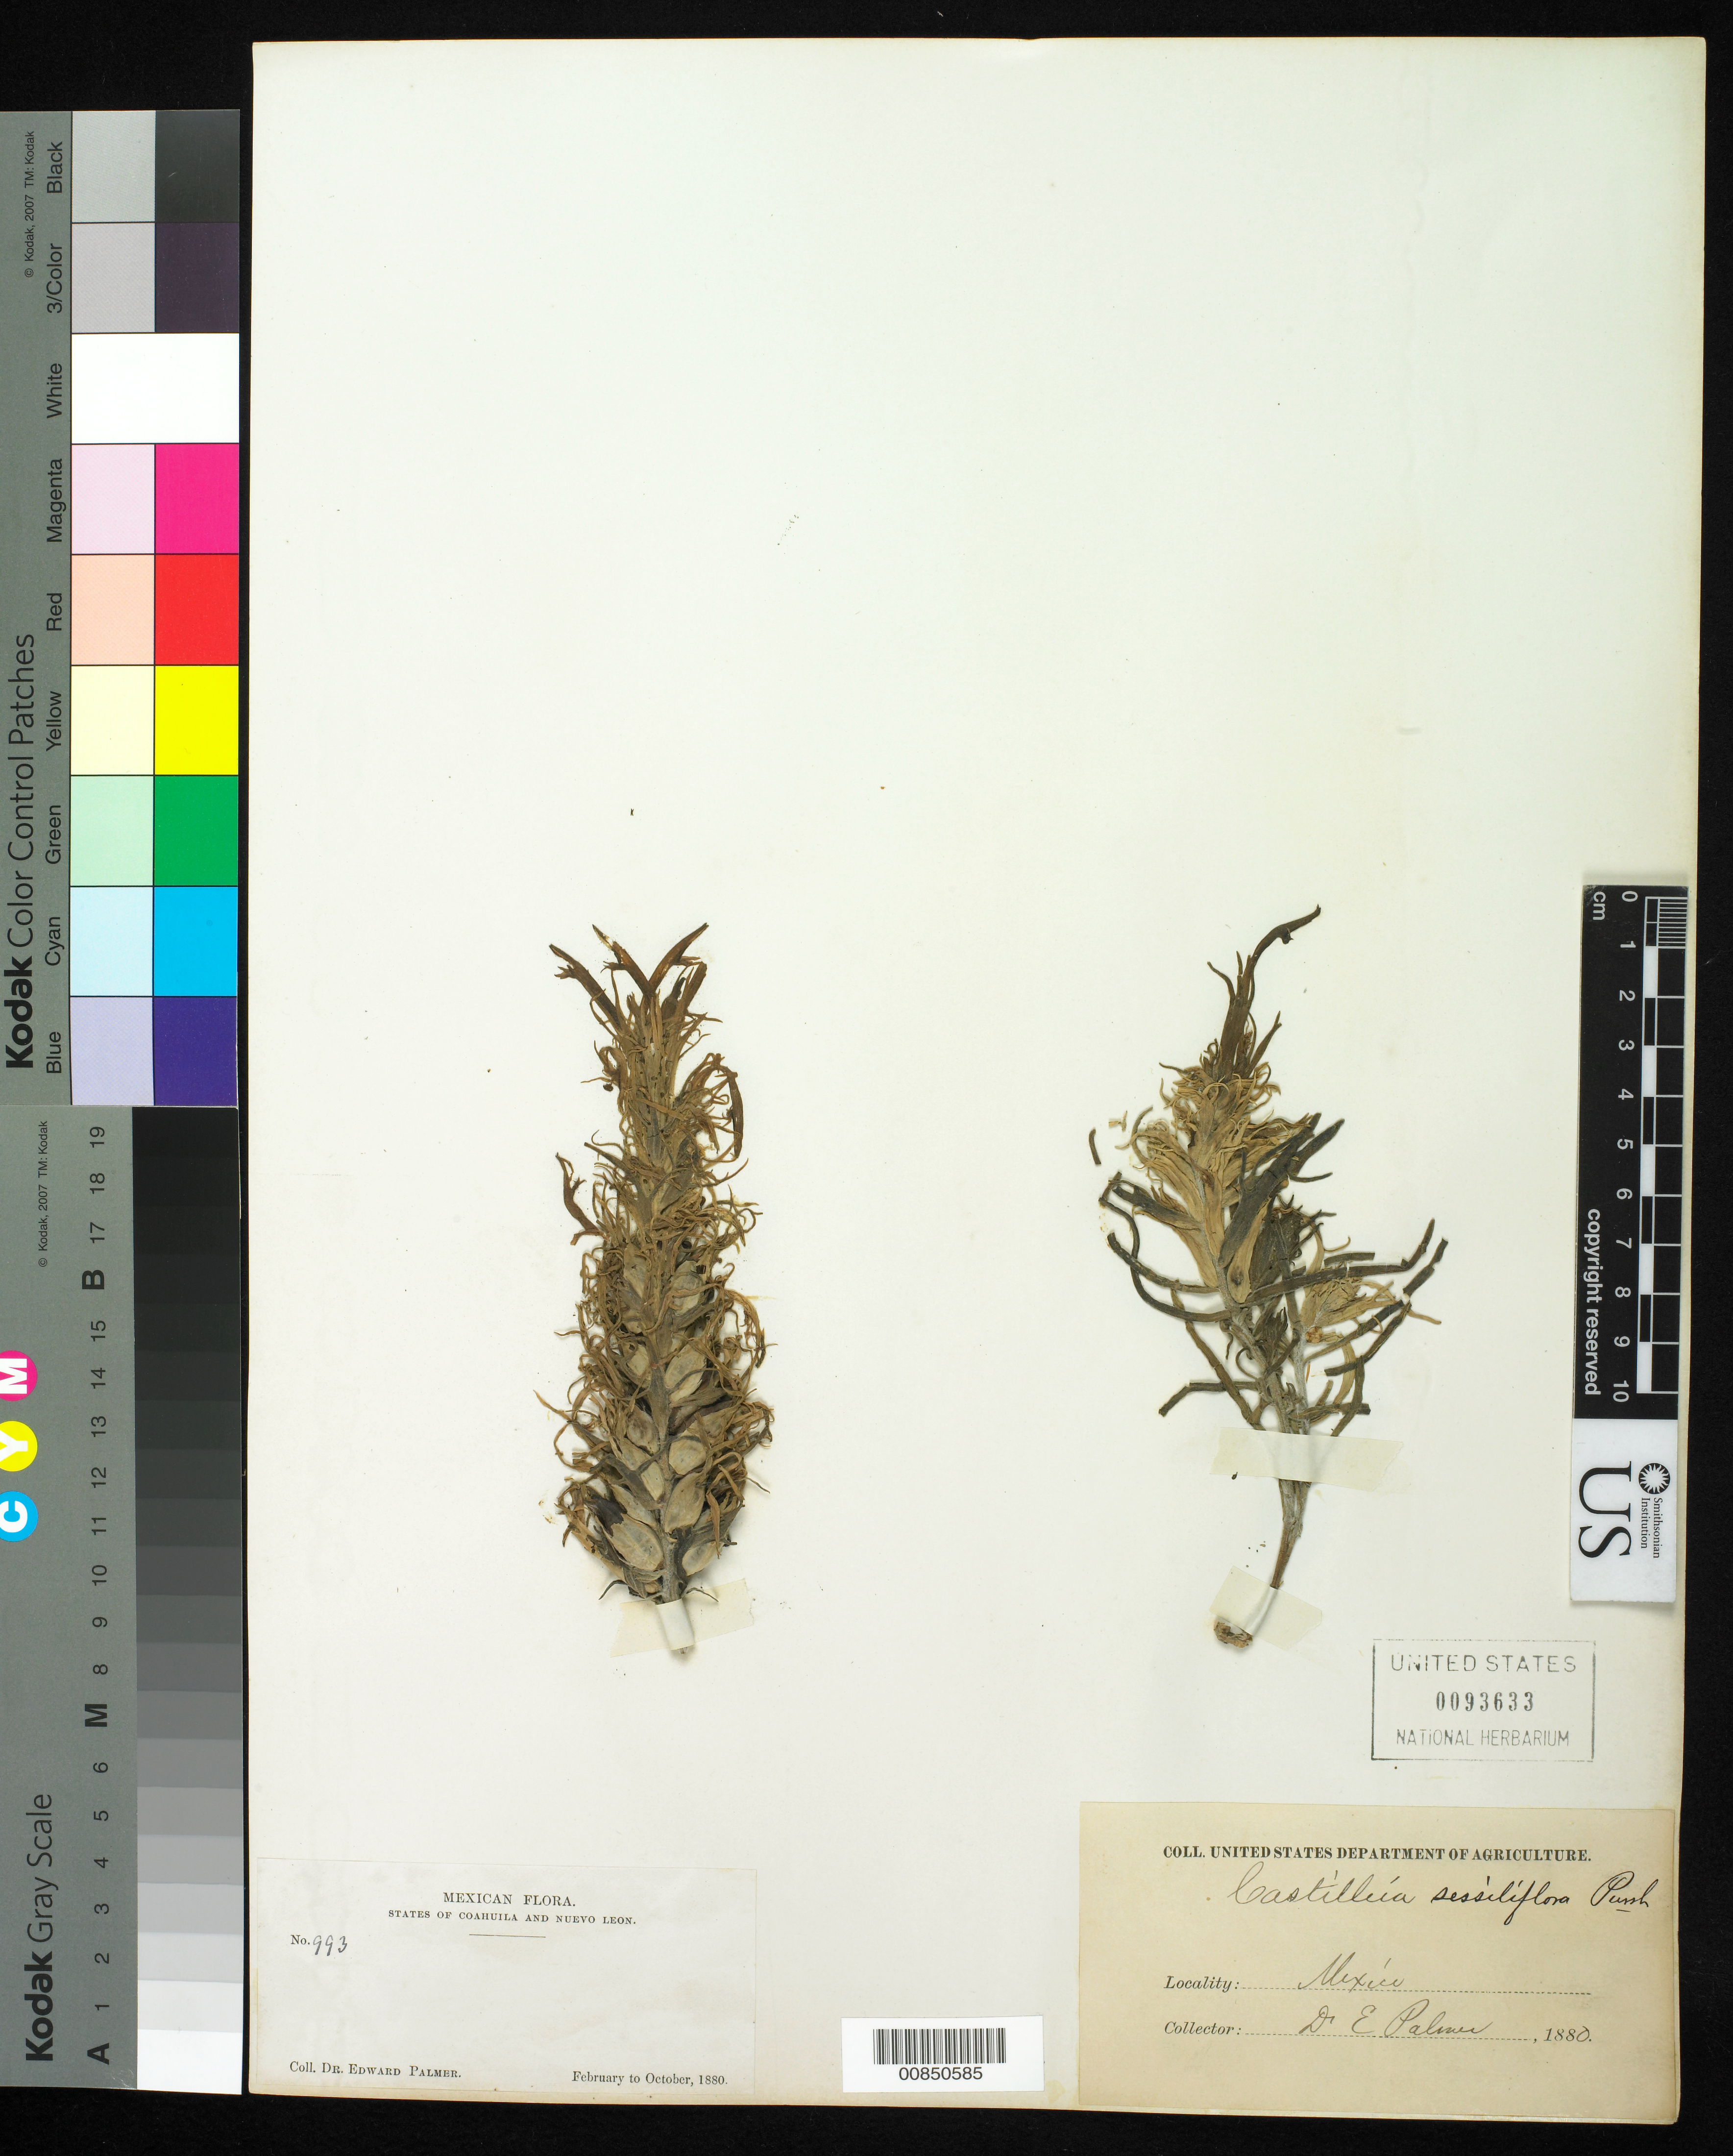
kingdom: Plantae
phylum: Tracheophyta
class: Magnoliopsida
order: Lamiales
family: Orobanchaceae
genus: Castilleja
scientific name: Castilleja sessiliflora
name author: Pursh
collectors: E. Palmer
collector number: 993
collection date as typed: Feb 1880 to -- Oct 1880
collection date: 1880-02/1880-10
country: Mexico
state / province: Coahuila / Nuevo León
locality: States of Coahuila and Nuevo León.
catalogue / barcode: US 93633